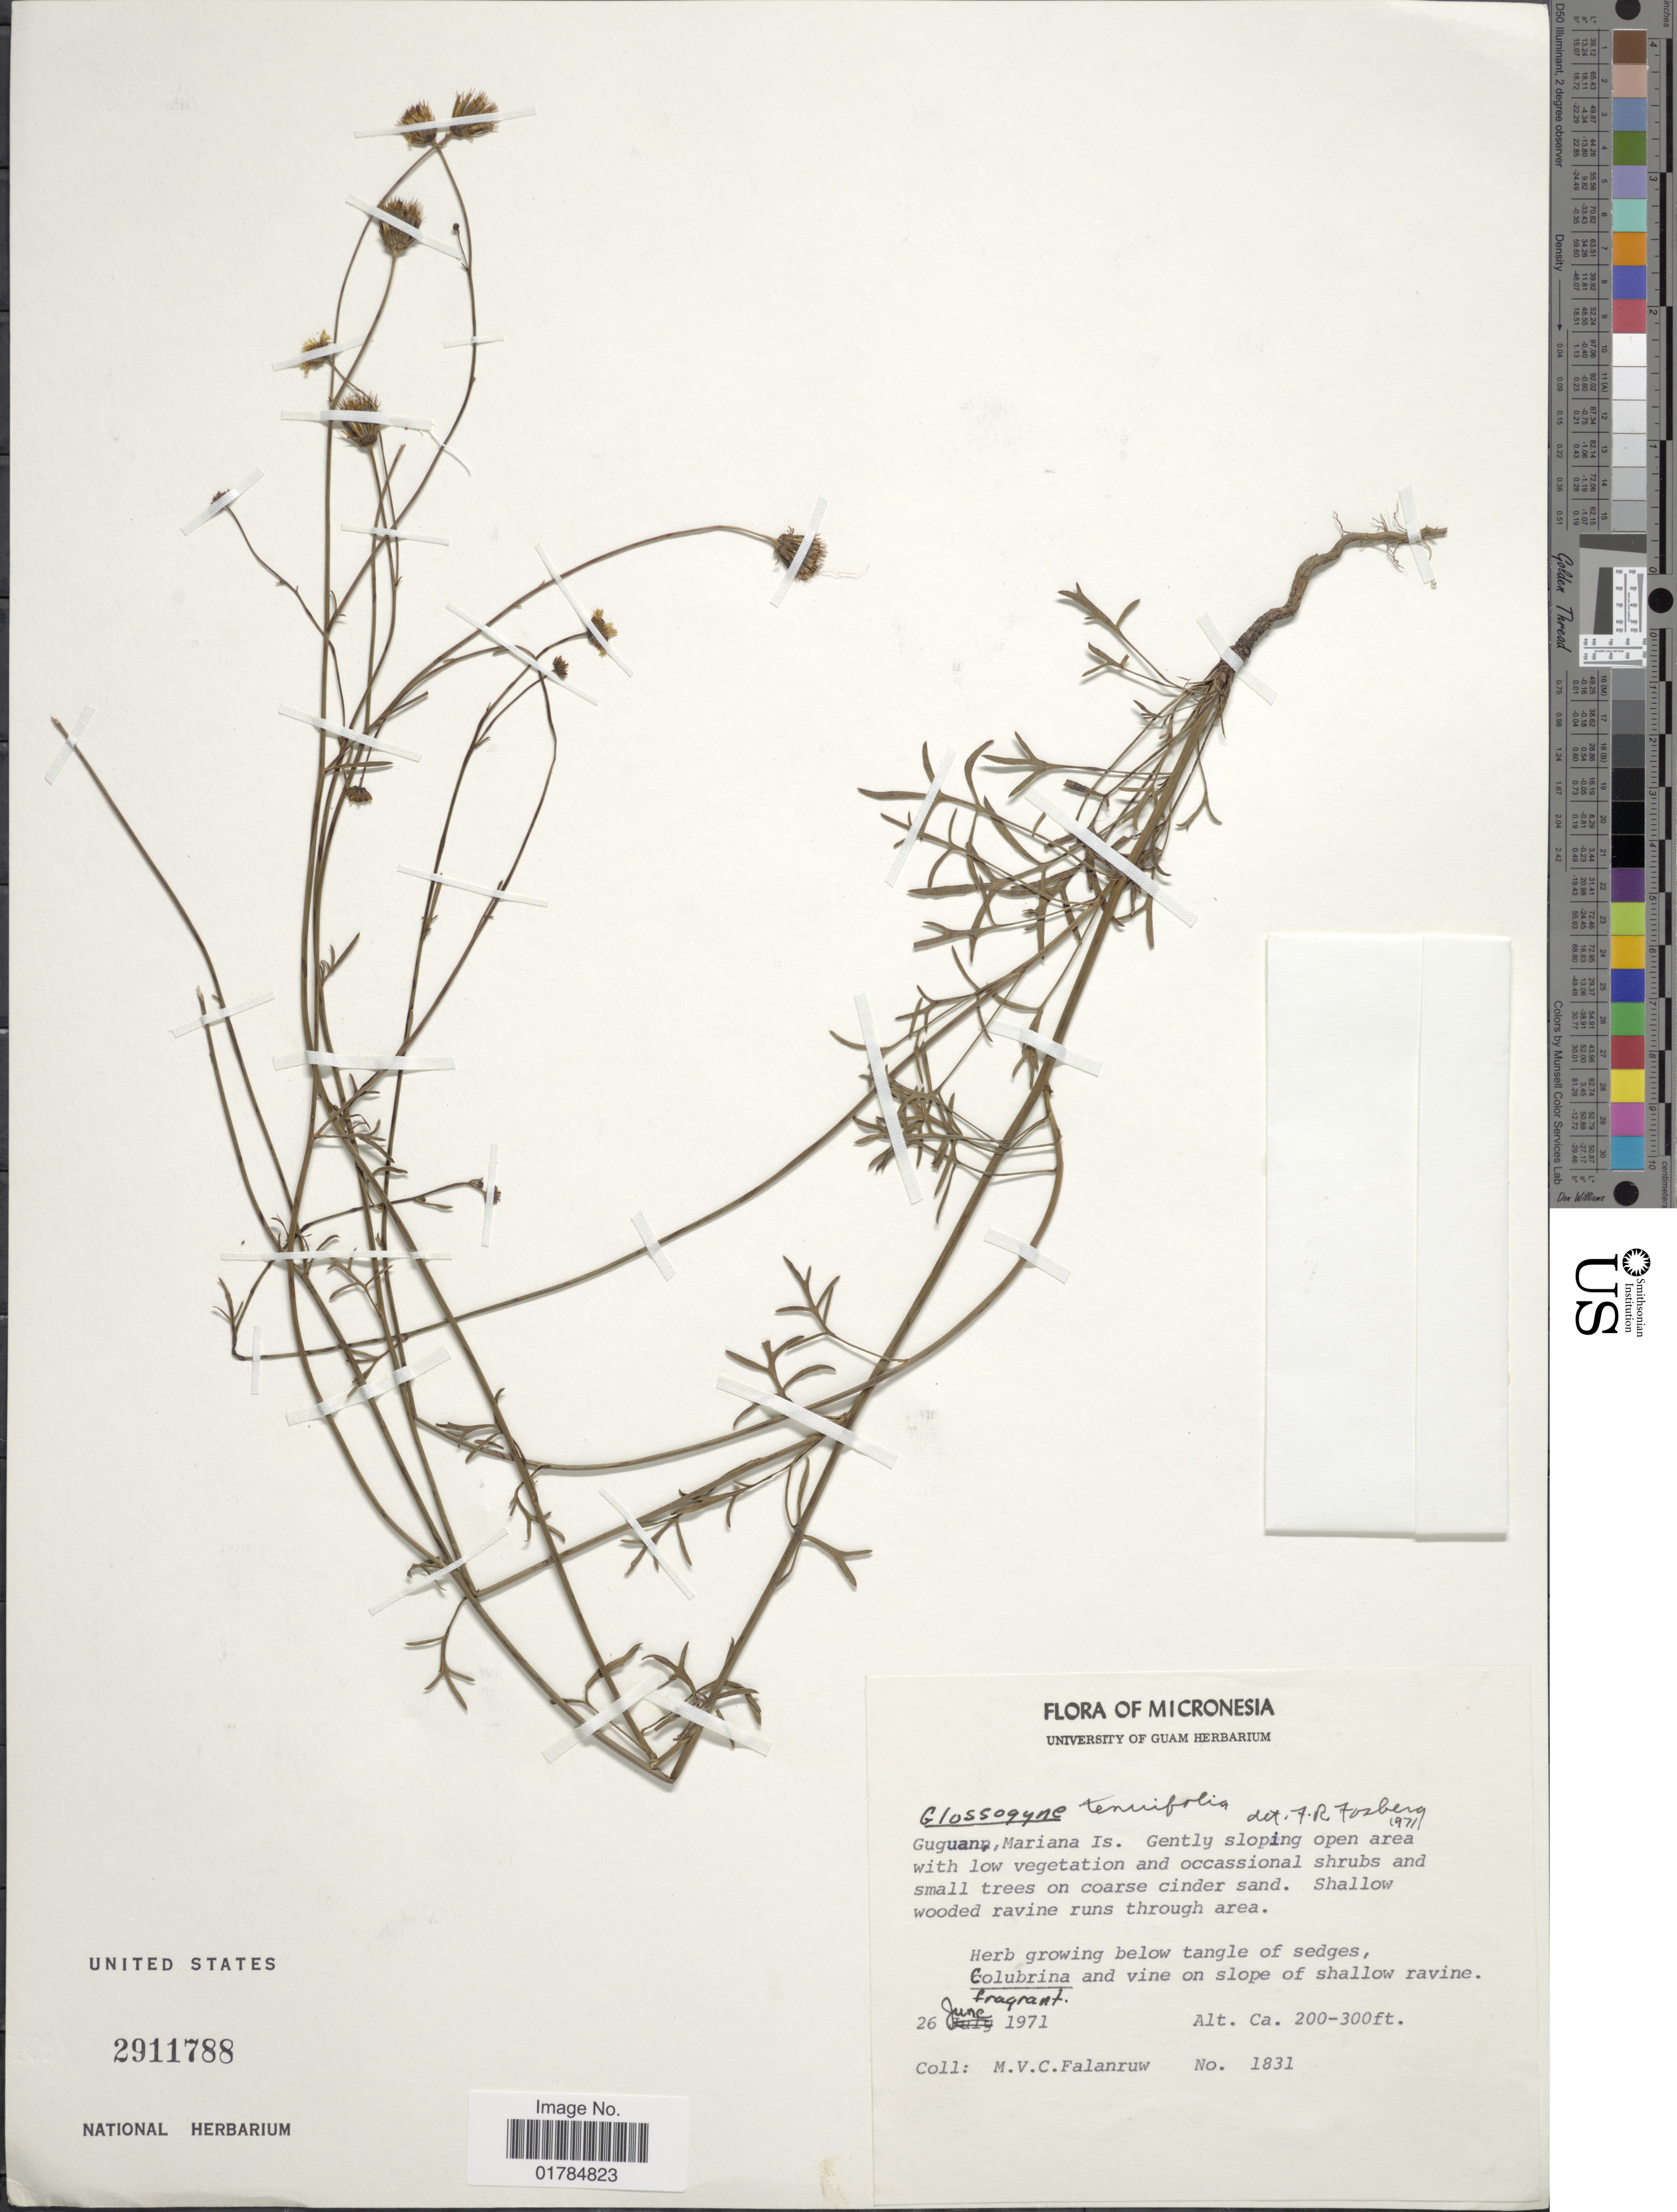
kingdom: Plantae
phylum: Tracheophyta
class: Magnoliopsida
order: Asterales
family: Asteraceae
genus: Glossogyne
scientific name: Glossogyne tenuifolia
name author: (Labill.)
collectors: M. V. Falanruw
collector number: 1831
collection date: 1971-06-26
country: Northern Mariana Islands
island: Guguan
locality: Guguan, Mariana Is.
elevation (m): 61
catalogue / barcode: US 2911788